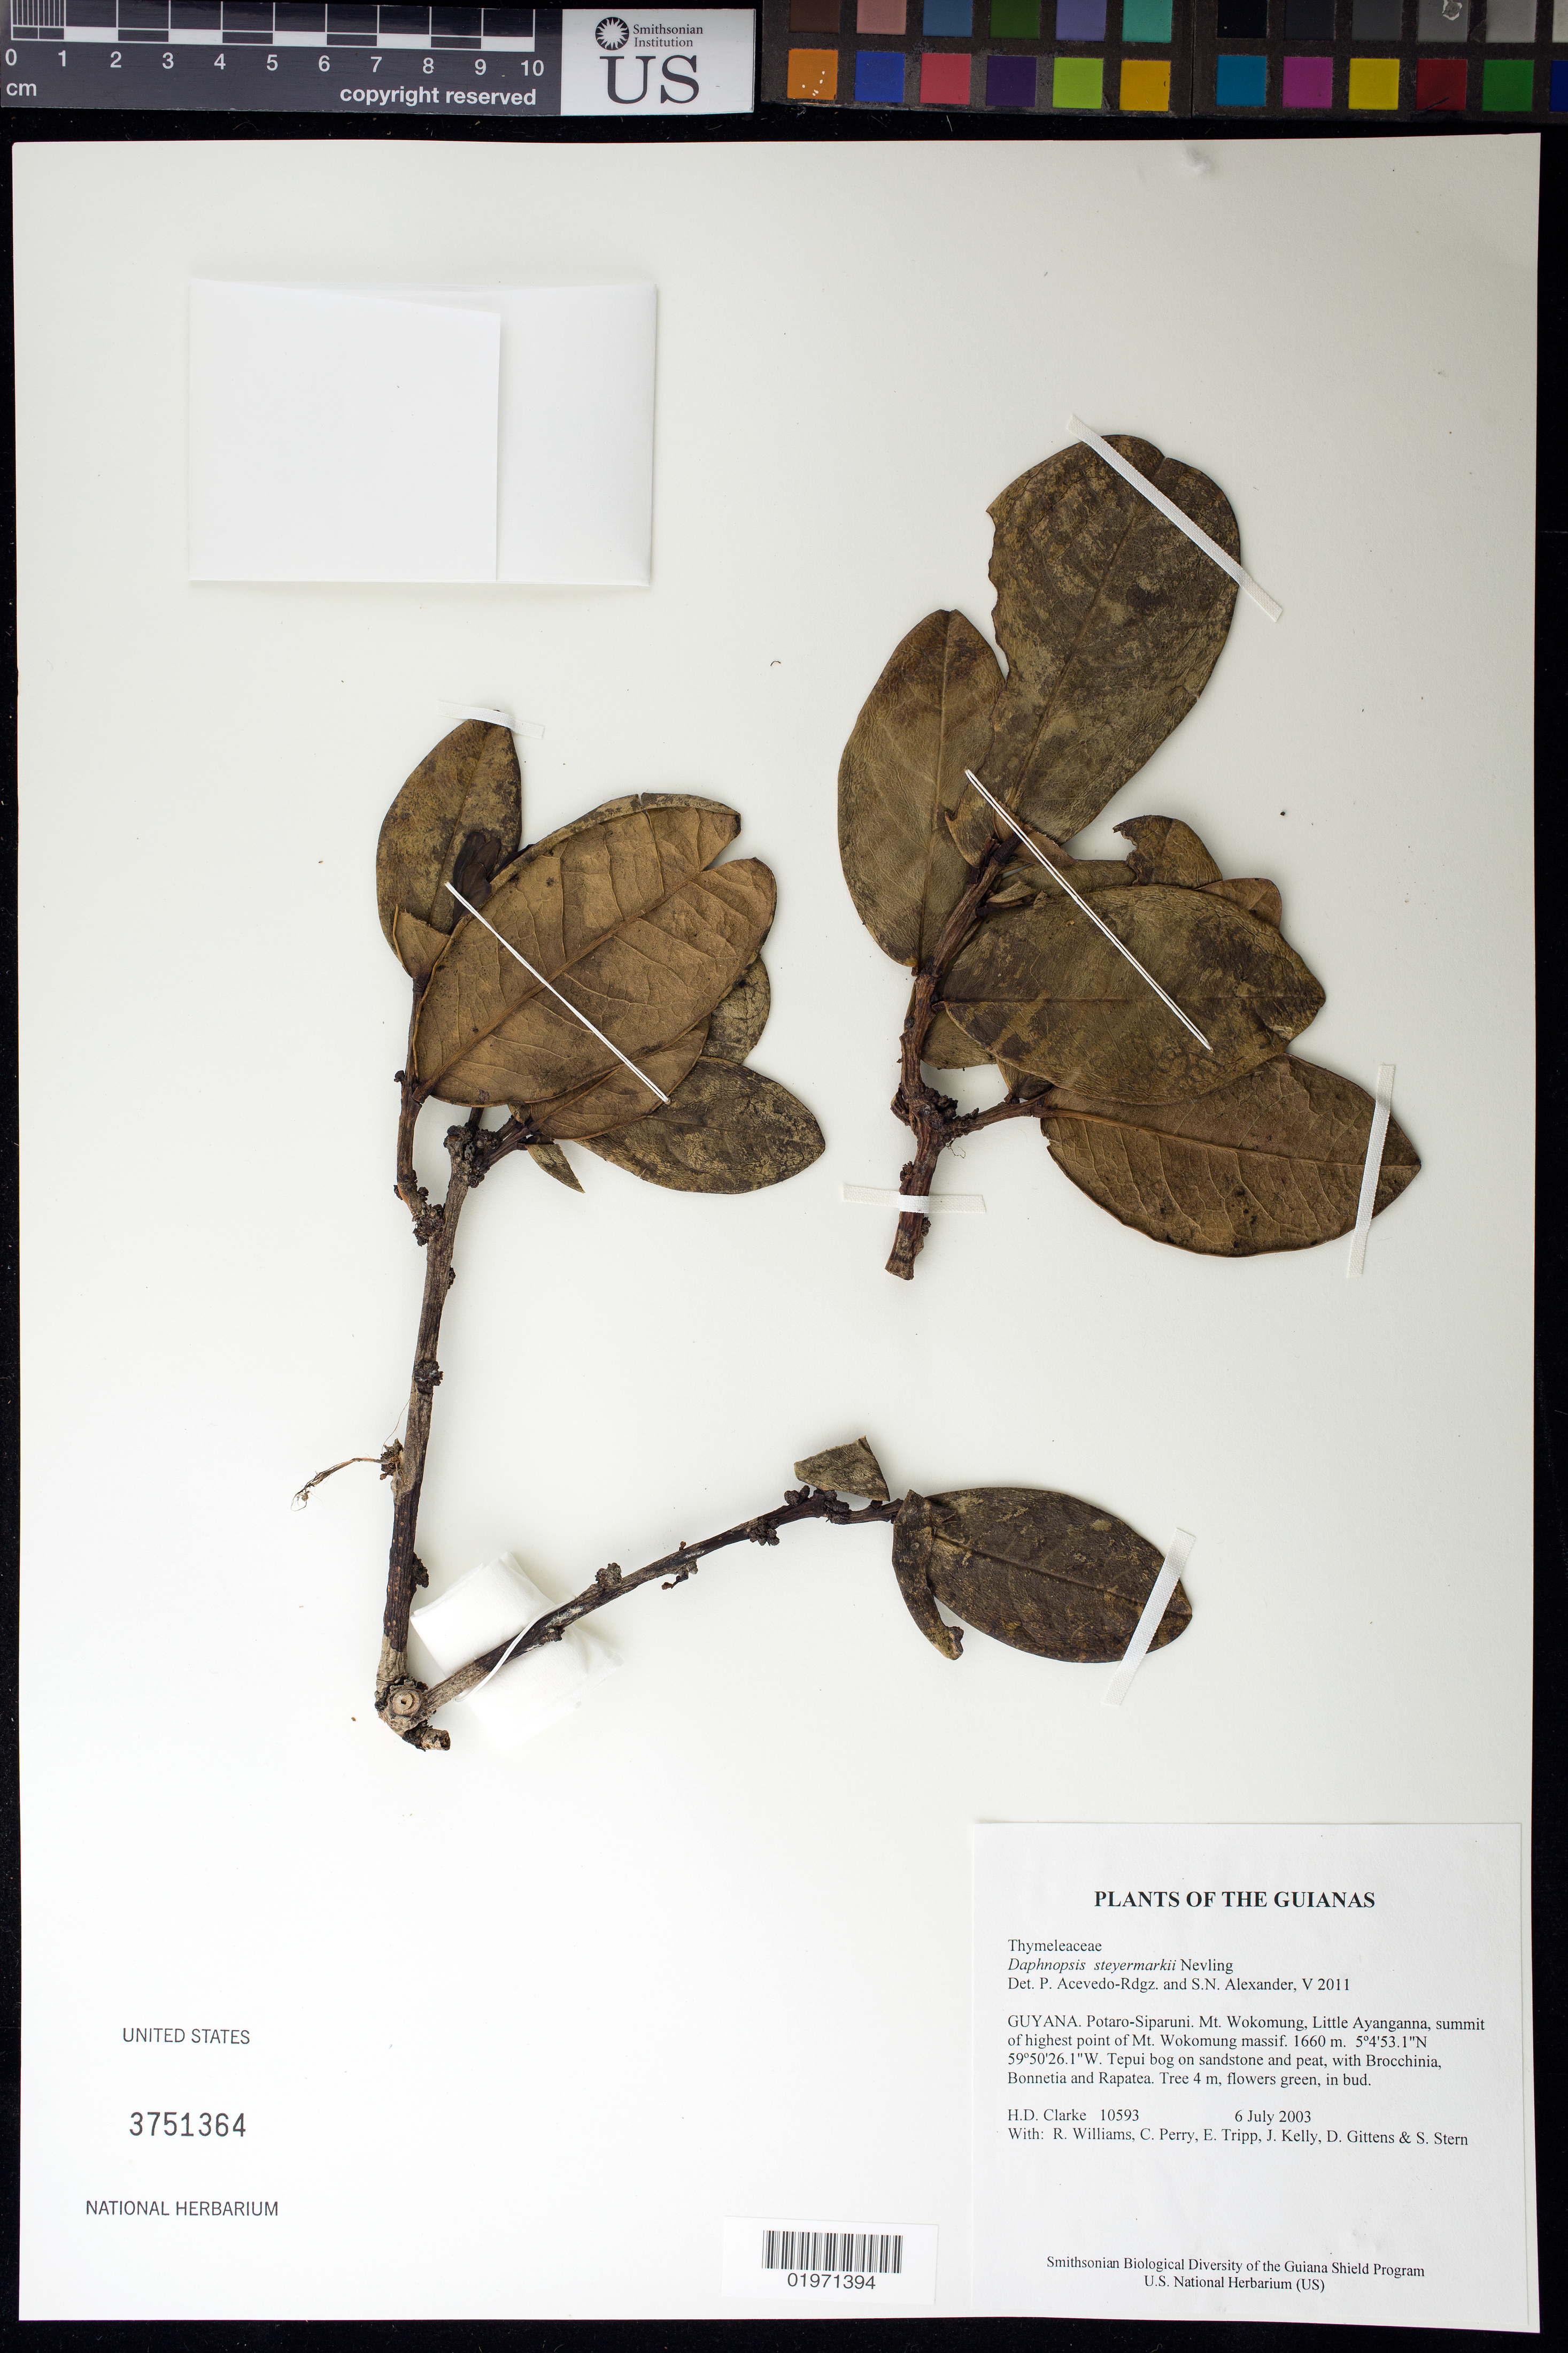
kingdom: Plantae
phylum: Tracheophyta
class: Magnoliopsida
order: Malvales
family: Thymelaeaceae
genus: Daphnopsis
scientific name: Daphnopsis steyermarkii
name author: Nevling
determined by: Acevedo-Rodríguez, P.; Alexander, S. N.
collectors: H. D. Clarke, R. Williams, C. Perry, E. Tripp, J. Kelly, D. Gittens & S. R. Stern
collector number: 10593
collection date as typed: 6 July 2003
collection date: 2003-07-06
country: Guyana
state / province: Potaro-Siparuni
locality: Mt. Wokomung, Little Ayanganna, summit of highest point of Mt. Wokomung massif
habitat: Tepui bog on sandstone and peat, with Brocchinia, Bonnetia and Rapatea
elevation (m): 1660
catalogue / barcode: US 3751364